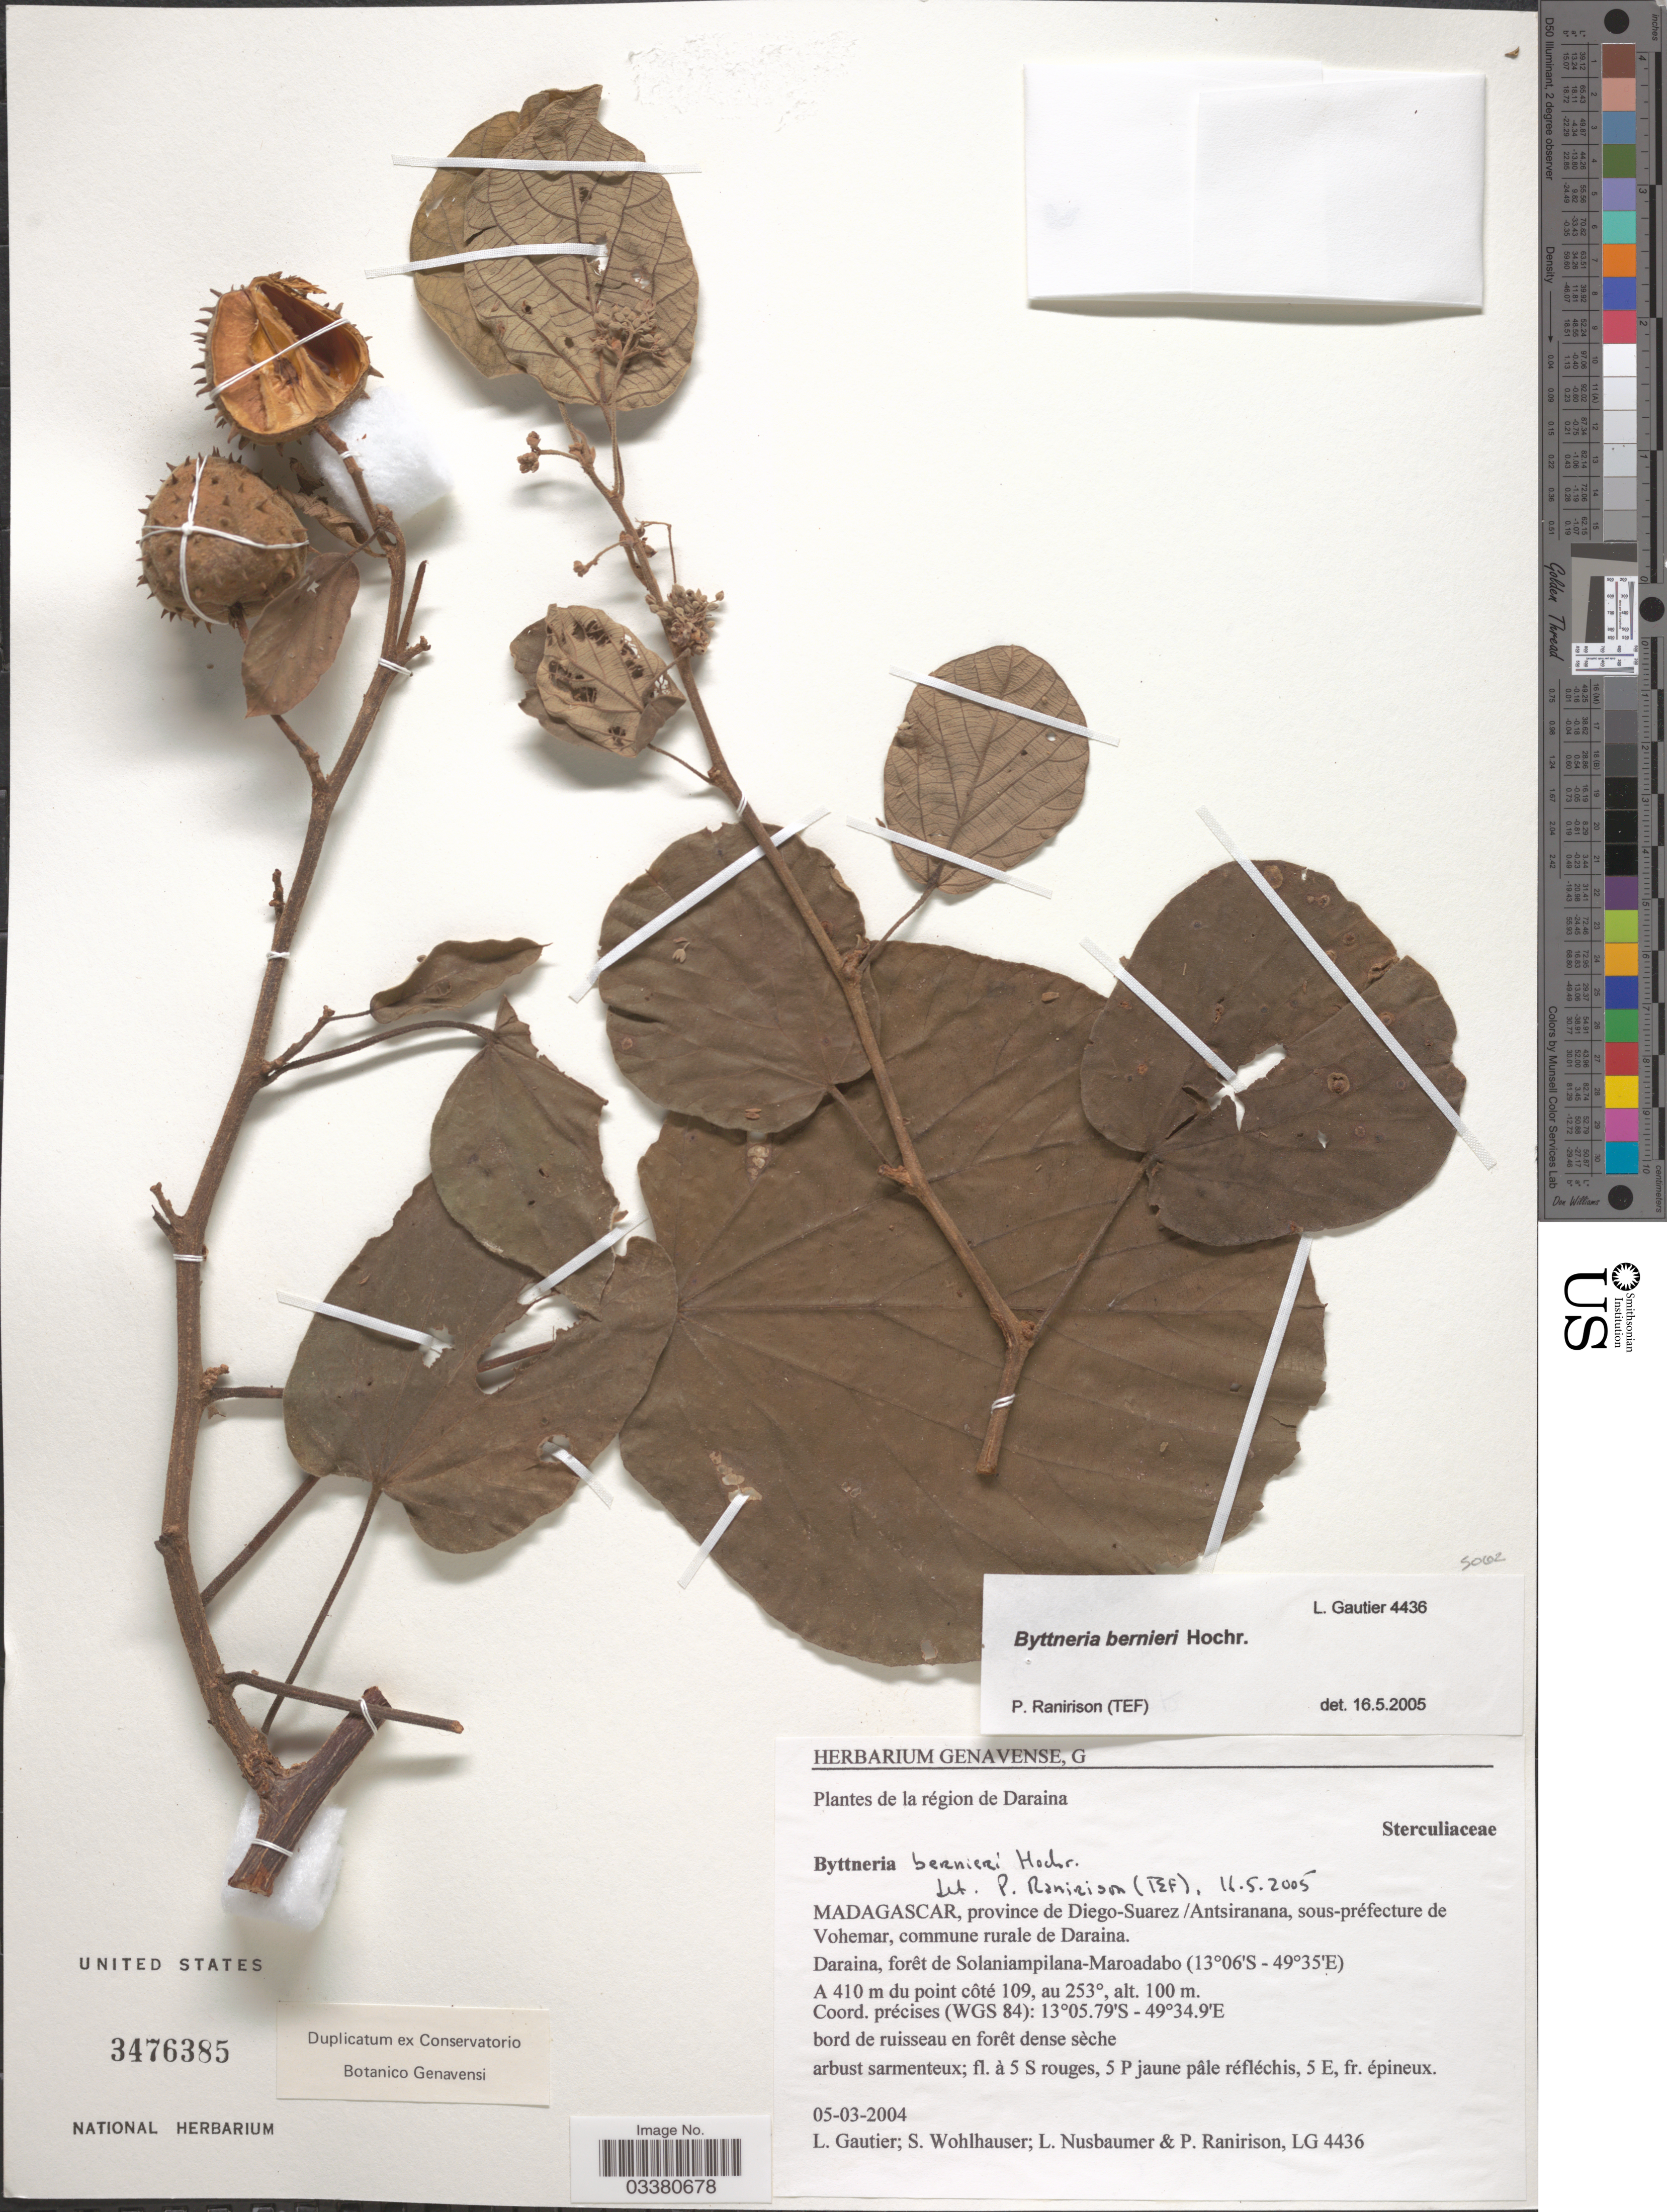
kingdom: Plantae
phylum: Tracheophyta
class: Magnoliopsida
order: Malvales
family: Malvaceae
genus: Byttneria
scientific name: Byttneria bernieri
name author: Hochr.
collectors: L. Gautier, S. Wohlhauser, L. Nusbaumer & P. Ranirison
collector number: LG 4436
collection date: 2004-03-05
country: Madagascar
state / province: Sava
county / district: Vohémar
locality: De la région de Daraina. Province de Diego-Suarez, sous-préfecture de Vohemar, commune rurale de Daraina. Daraina, forêt de Solaniampilana- Maroadabo. A 410 m du point côté 109, au 253°. (WGS 84).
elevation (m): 100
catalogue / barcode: US 3476385